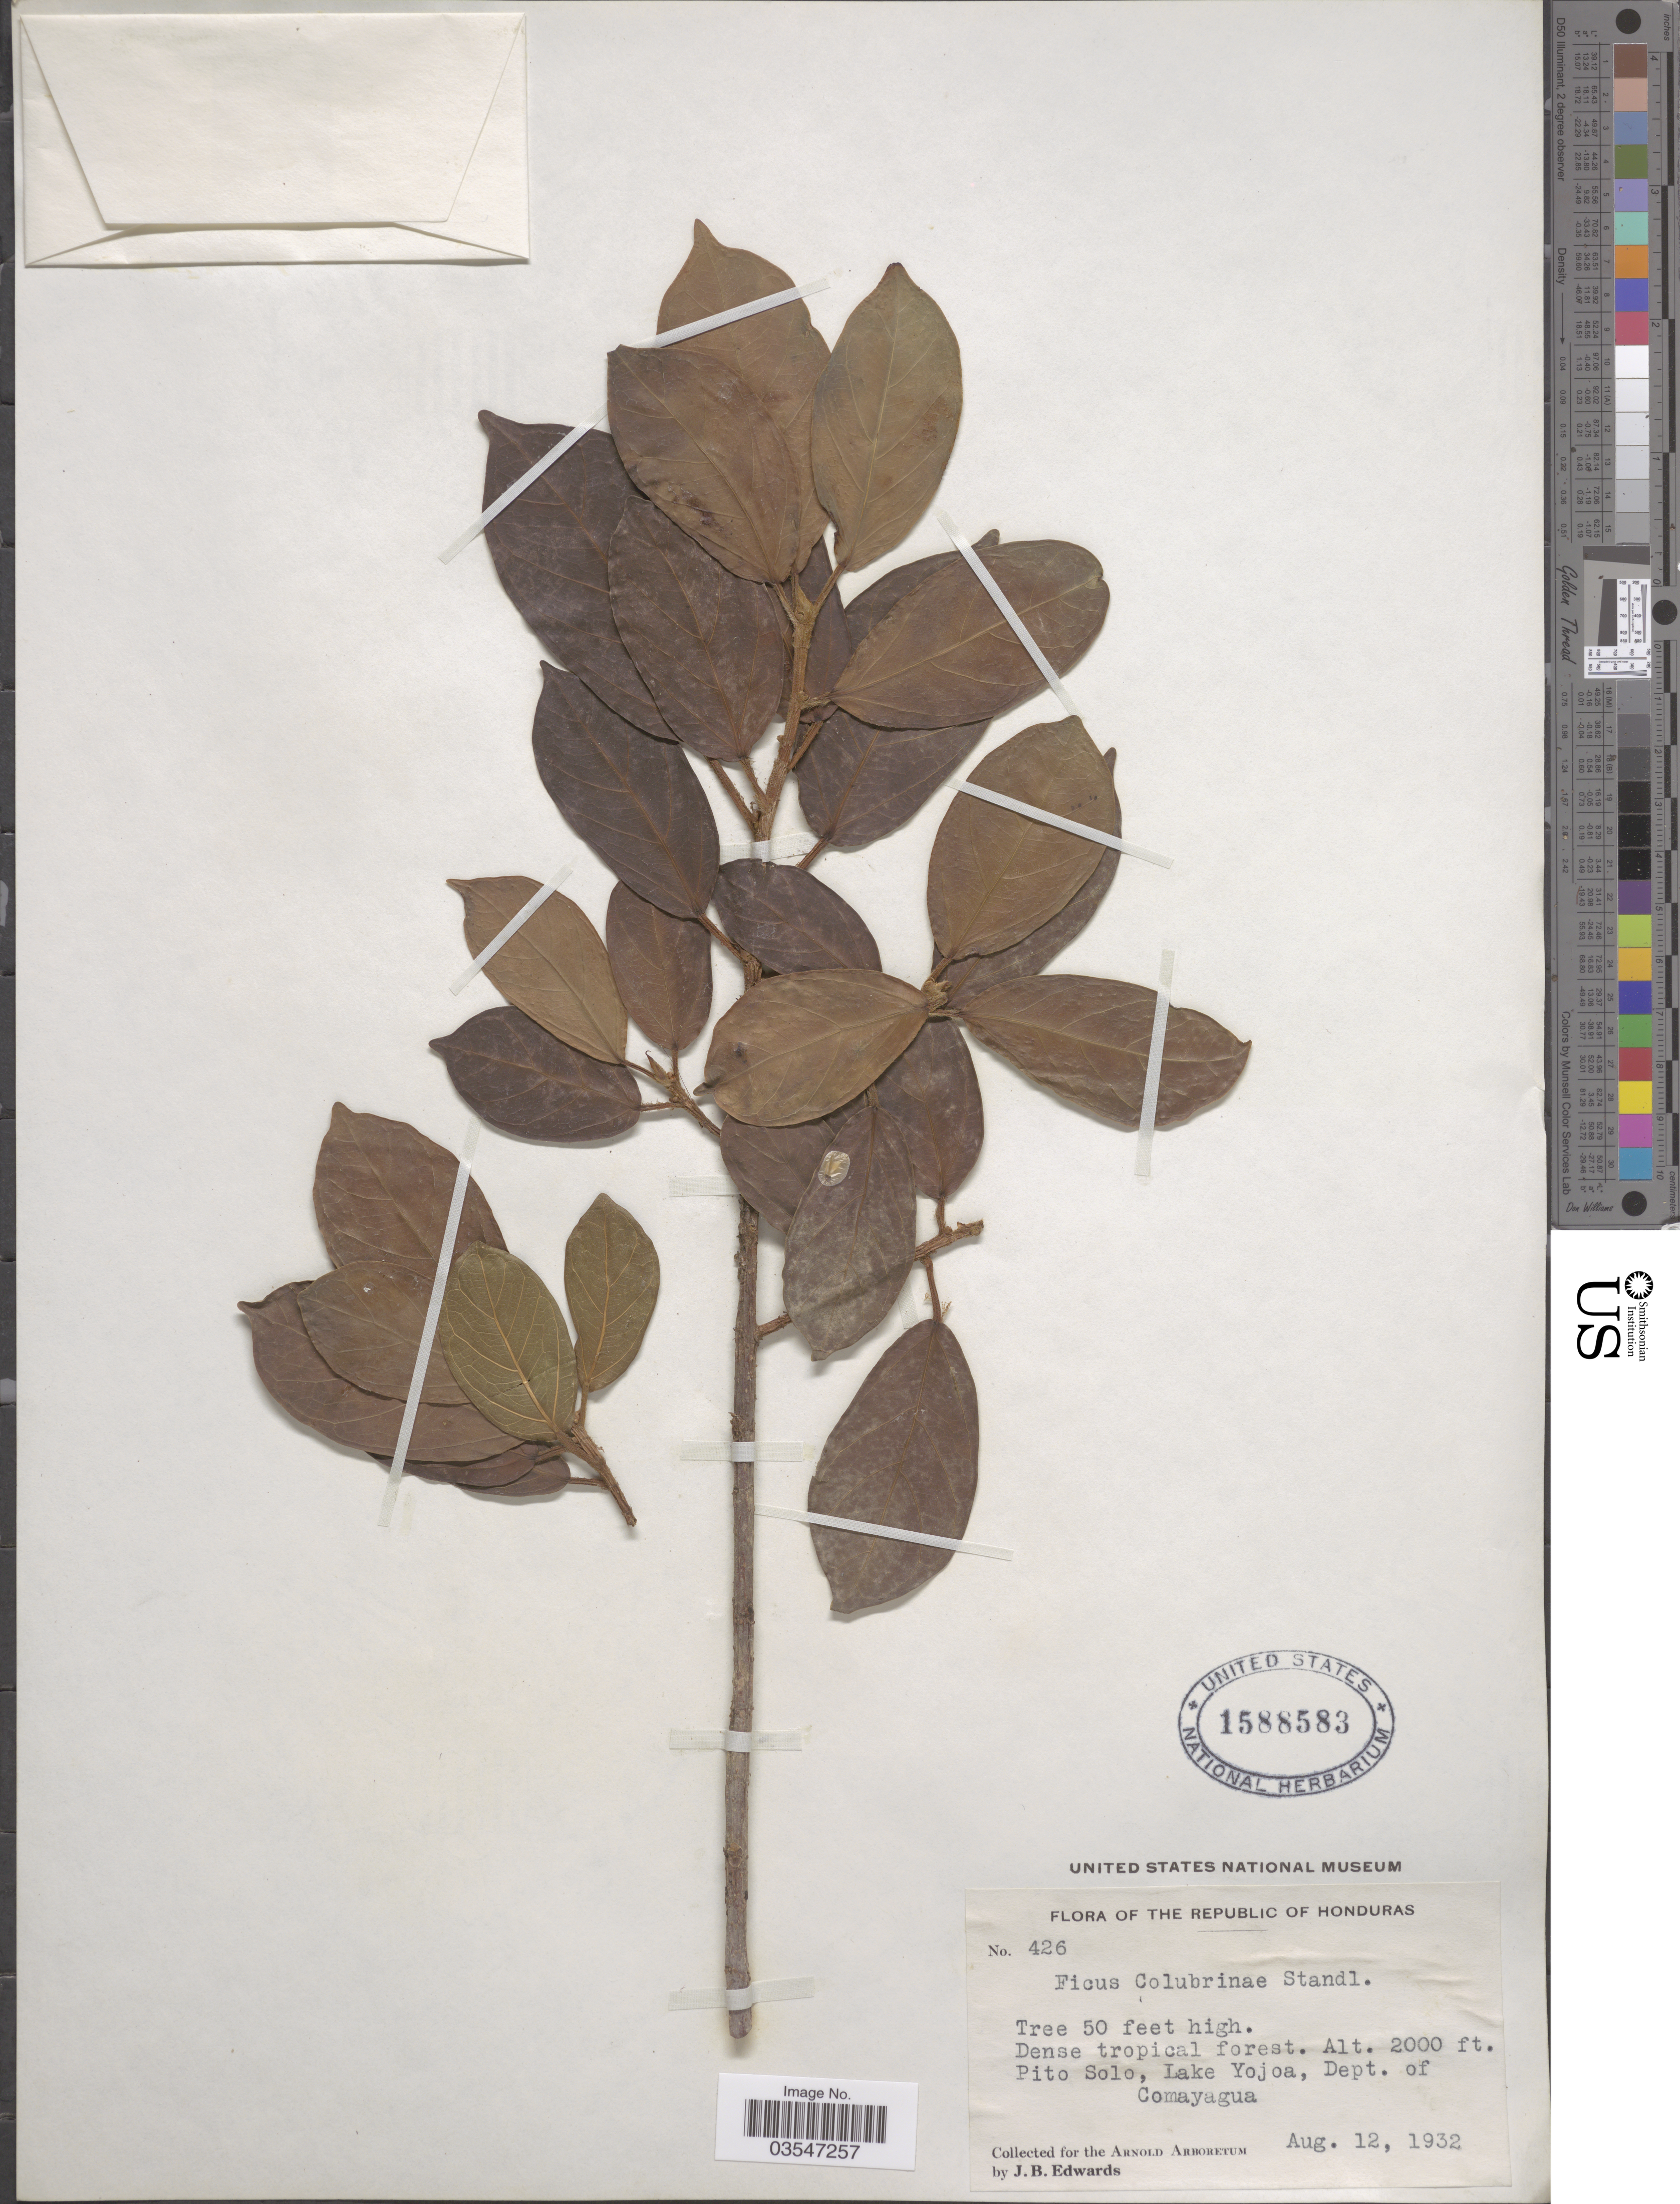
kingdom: Plantae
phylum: Tracheophyta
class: Magnoliopsida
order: Rosales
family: Moraceae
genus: Ficus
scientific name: Ficus hartwegii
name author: (Miq.) Miq.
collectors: J. B. Edwards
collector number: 426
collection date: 1932-08-12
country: Honduras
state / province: Comayagua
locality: Republic of Honduras. Pito Solo, Lake Yojoa, Dept. of Comayagua.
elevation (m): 610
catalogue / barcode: US 1588583